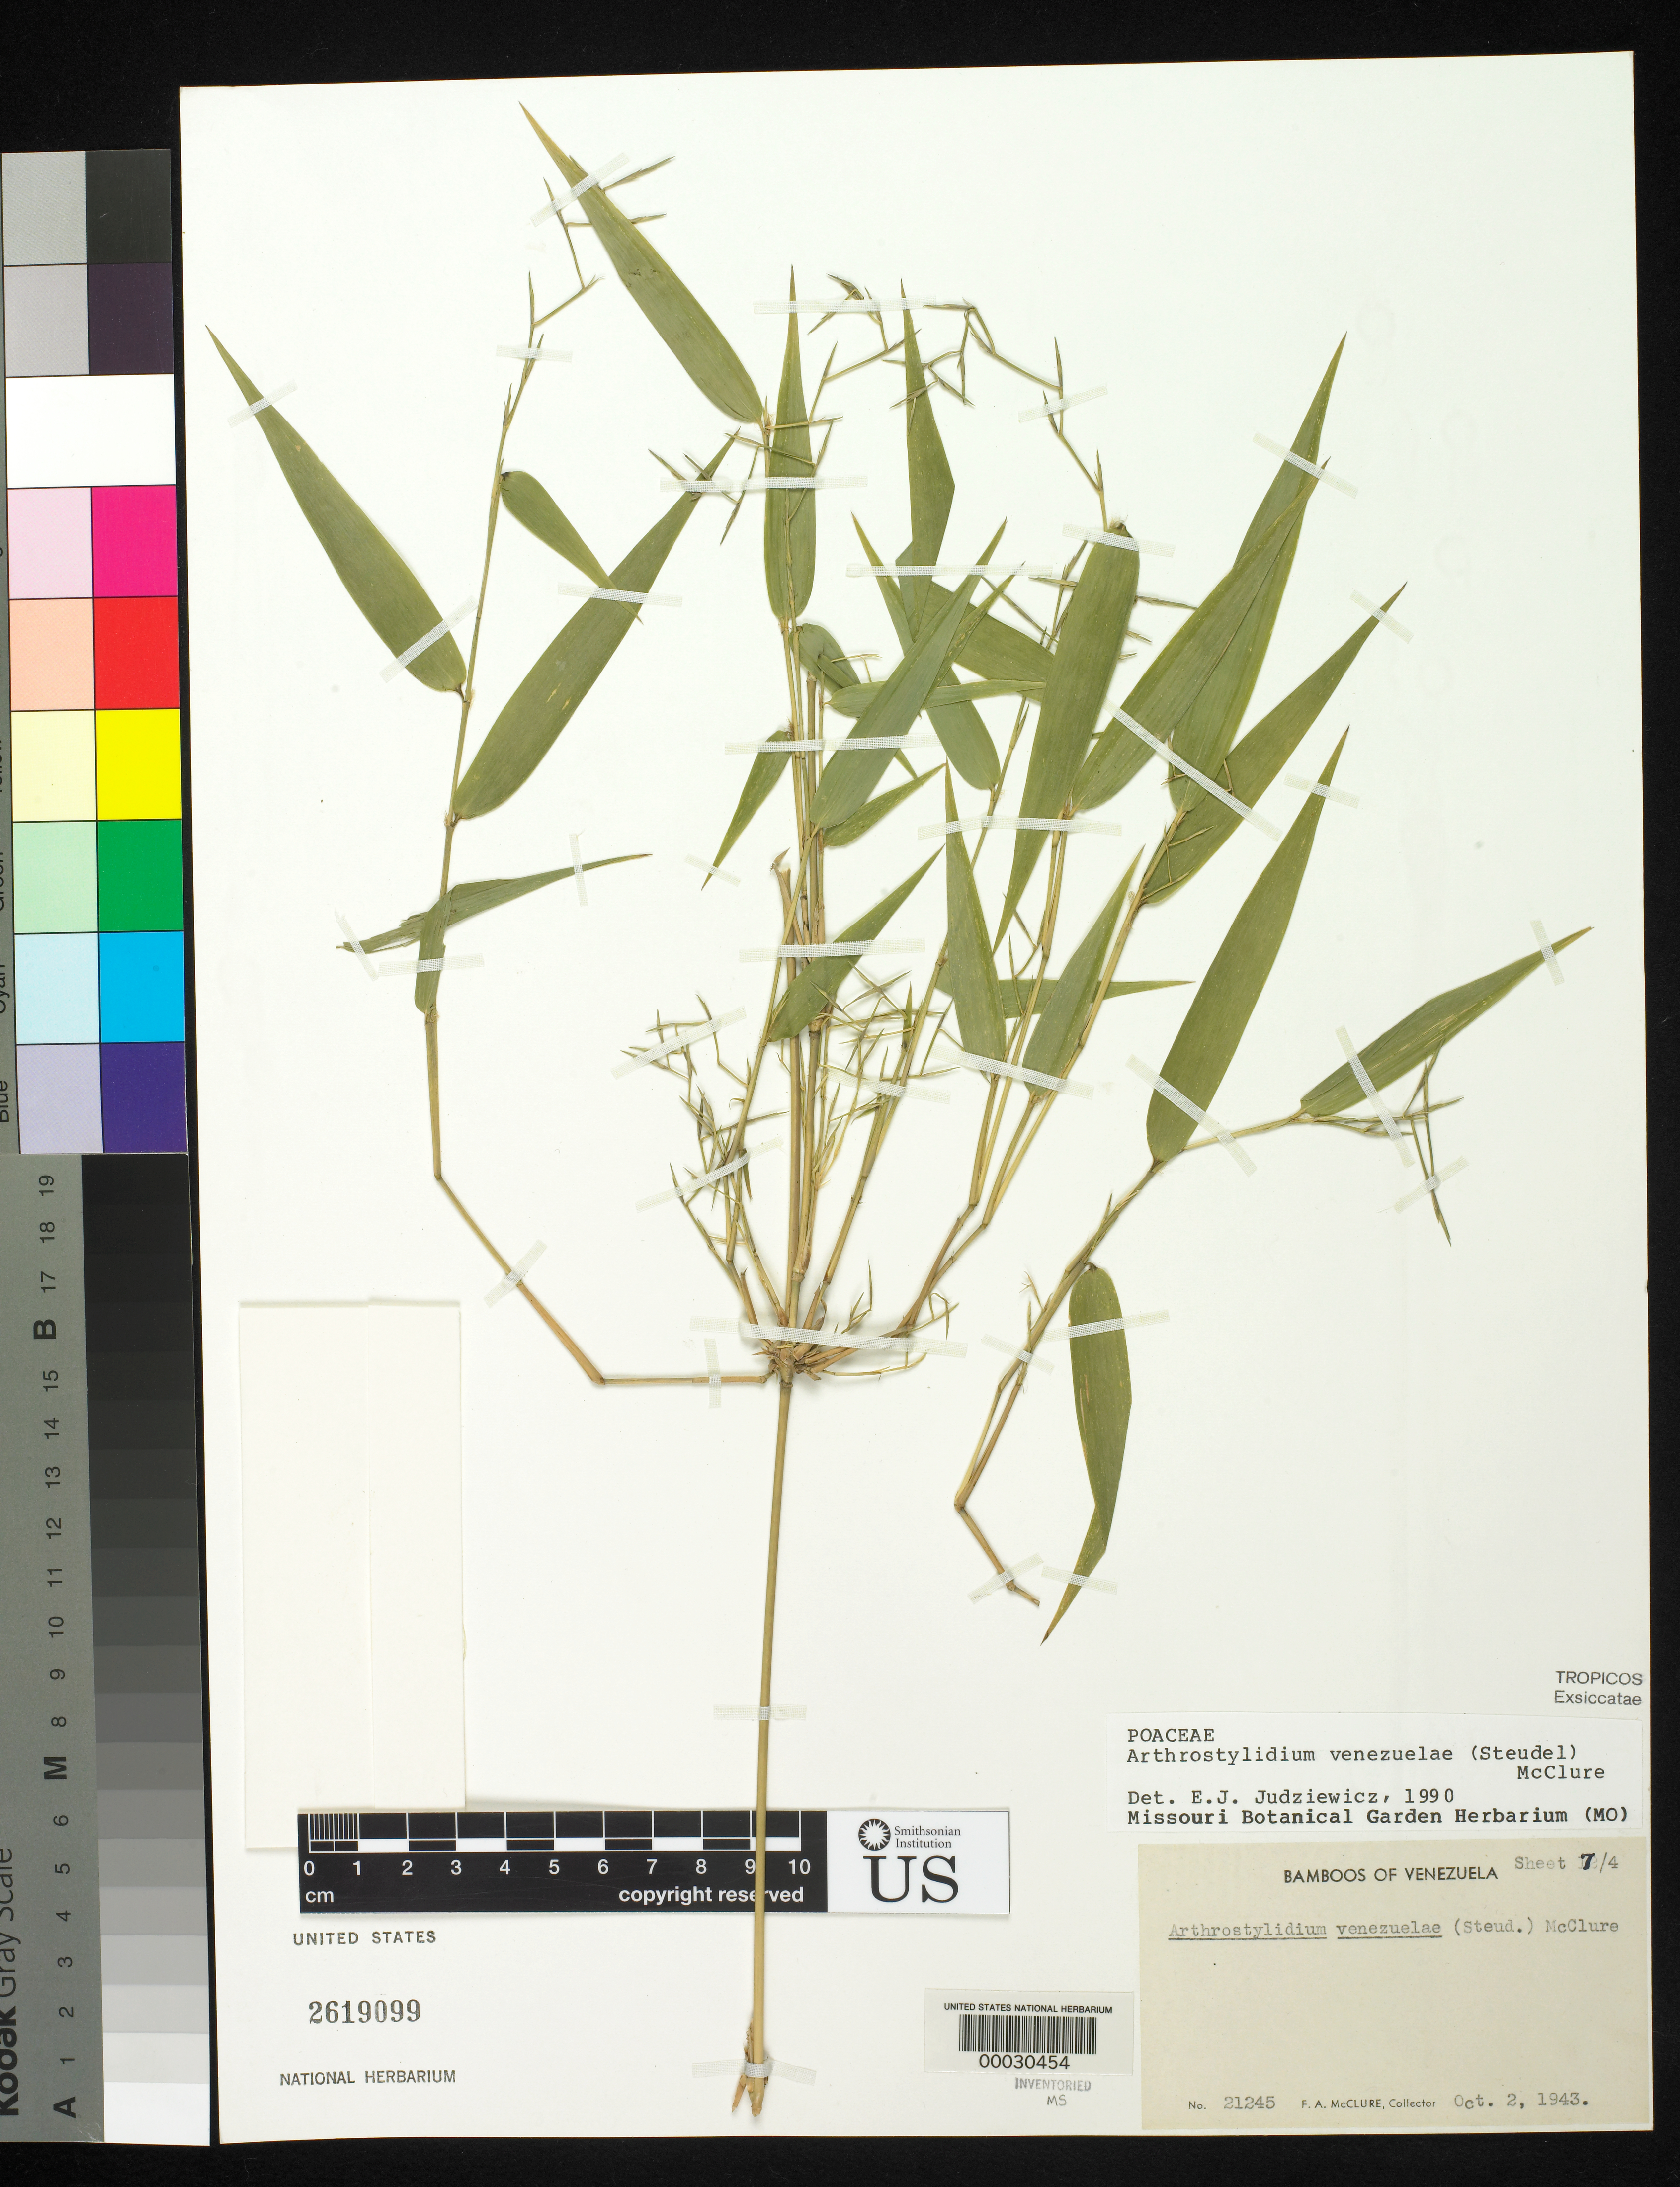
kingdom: Plantae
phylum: Tracheophyta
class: Liliopsida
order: Poales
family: Poaceae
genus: Arthrostylidium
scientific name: Arthrostylidium venezuelae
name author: (Steud.) McClure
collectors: F. A. McClure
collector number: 21245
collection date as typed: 02 Oct 1943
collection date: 1943-10-02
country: Venezuela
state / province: Miranda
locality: El avila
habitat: Thicket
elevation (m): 2900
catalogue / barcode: US 2619099